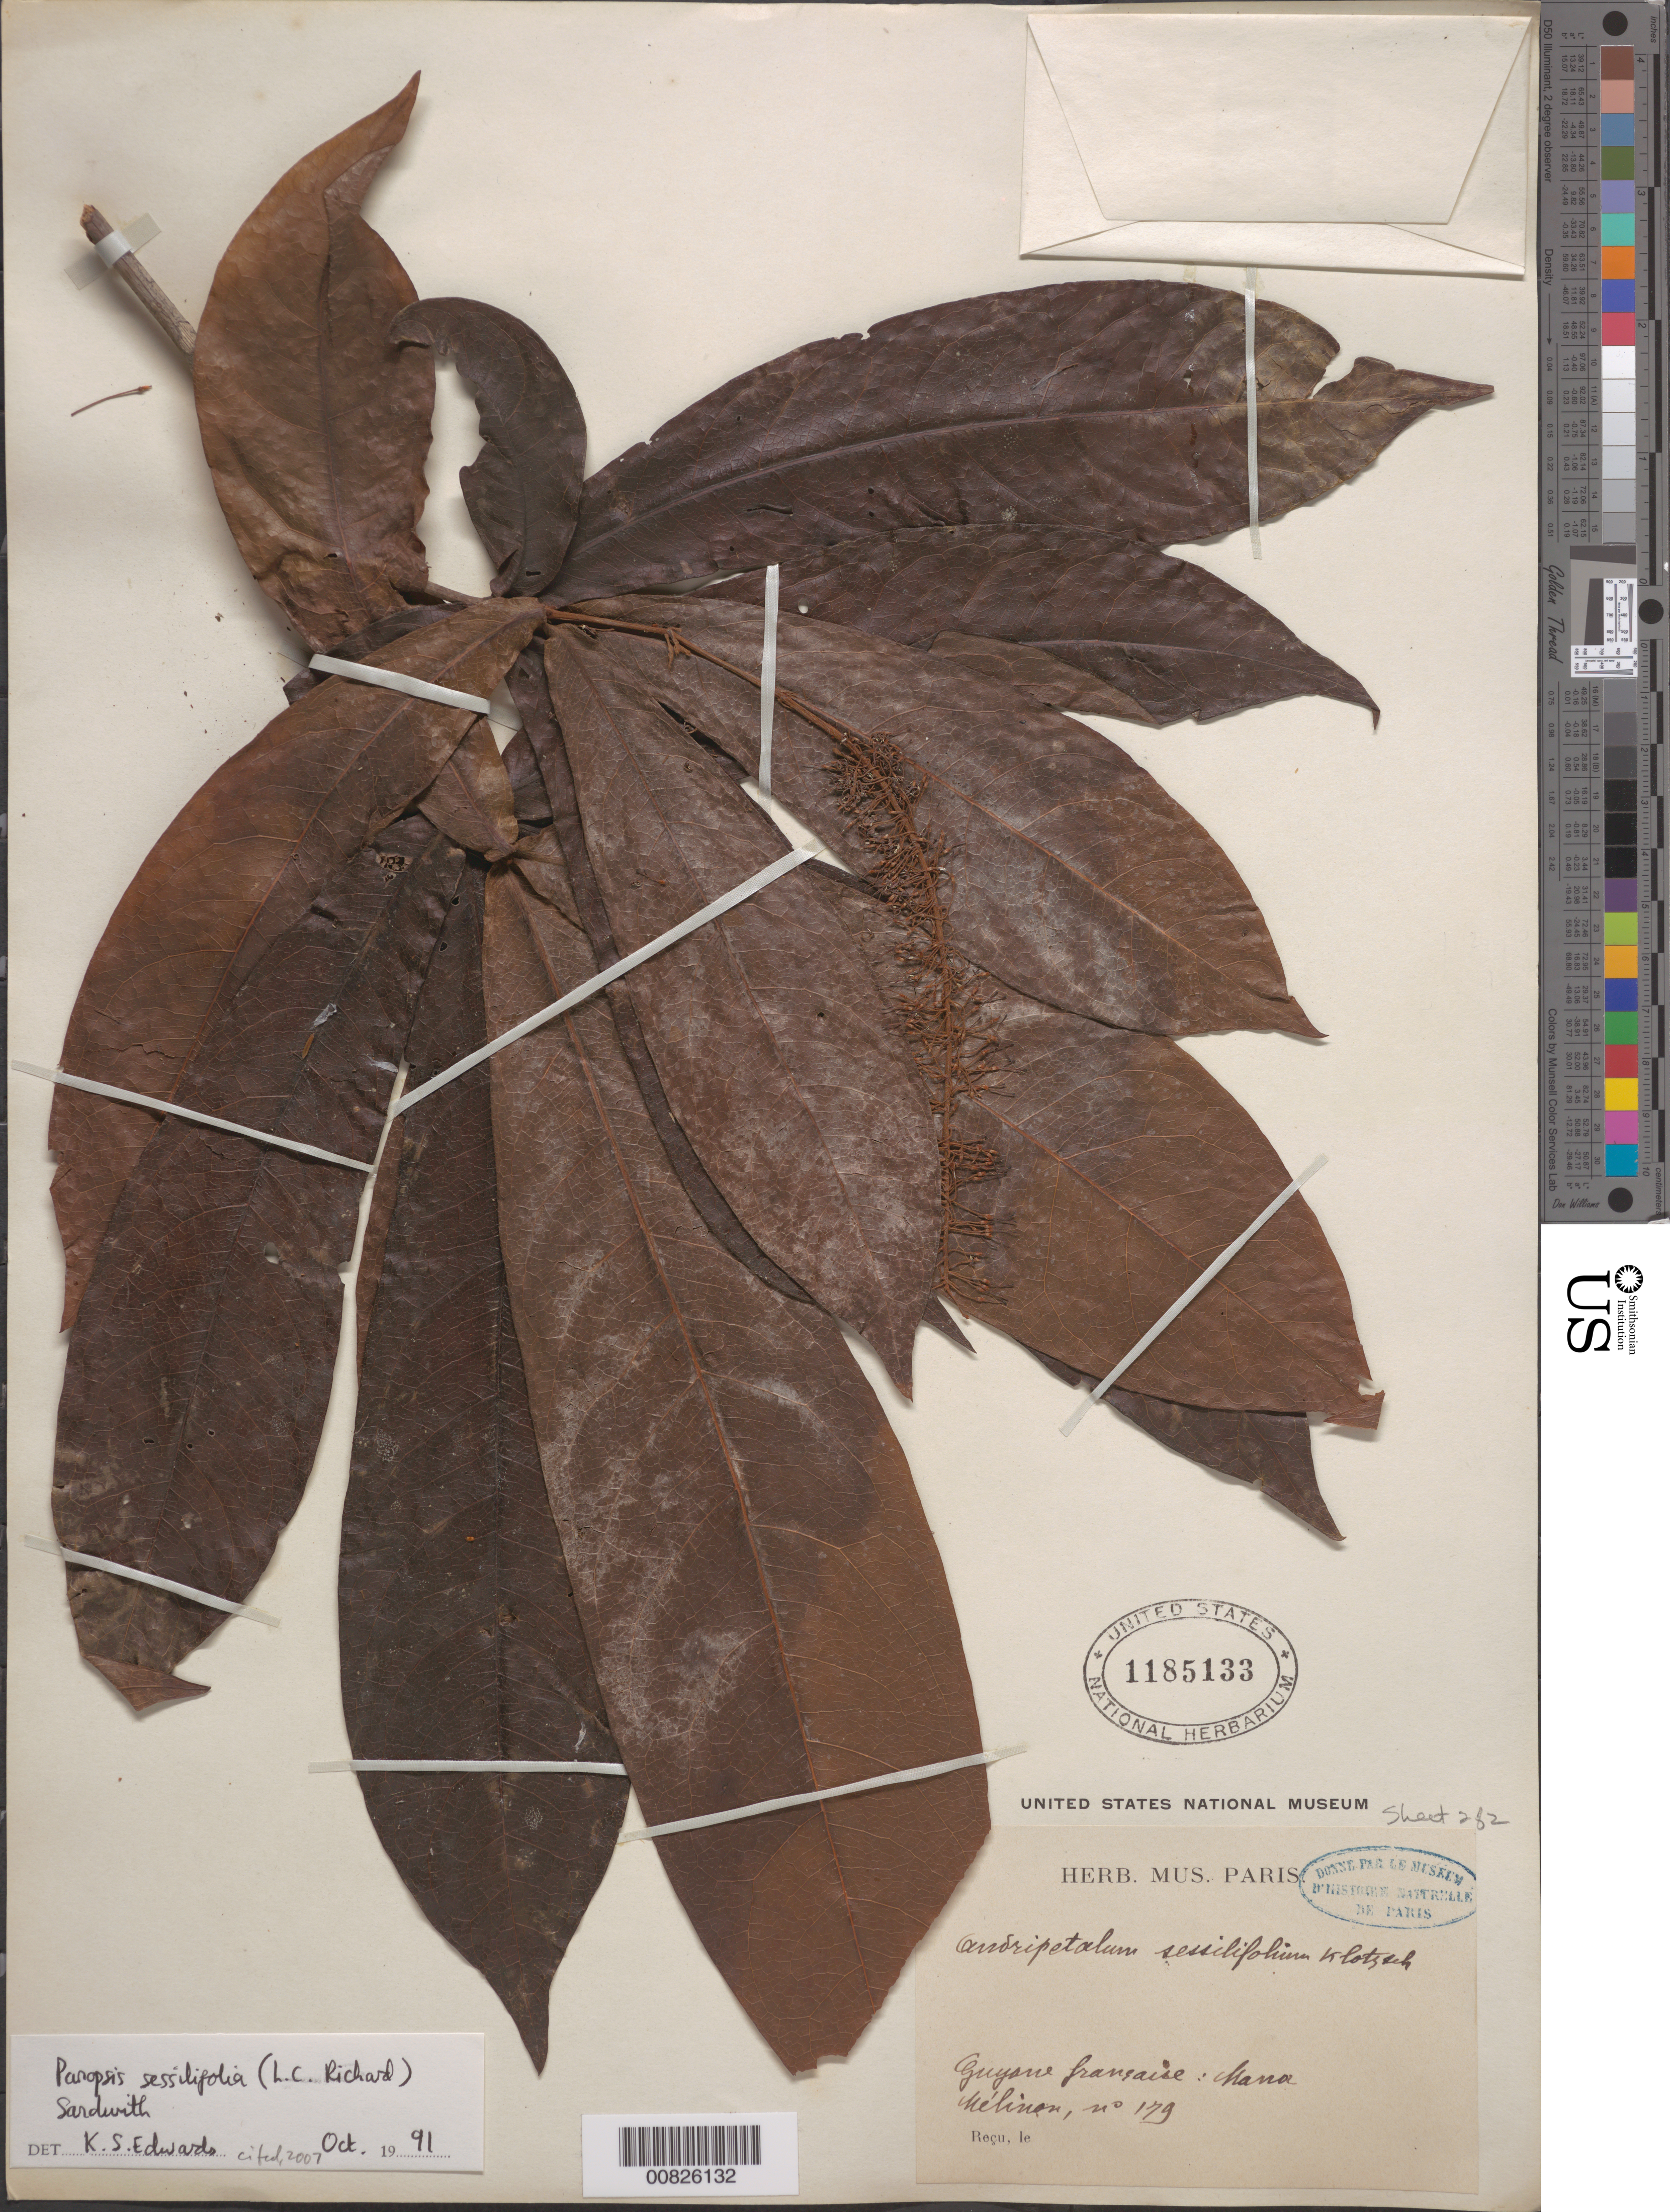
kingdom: Plantae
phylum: Tracheophyta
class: Magnoliopsida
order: Proteales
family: Proteaceae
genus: Panopsis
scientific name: Panopsis sessilifolia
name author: (Rich.) Sandwith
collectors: -. Mélinon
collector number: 179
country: French Guiana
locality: Guyane française: Mana.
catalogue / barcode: US 1185133